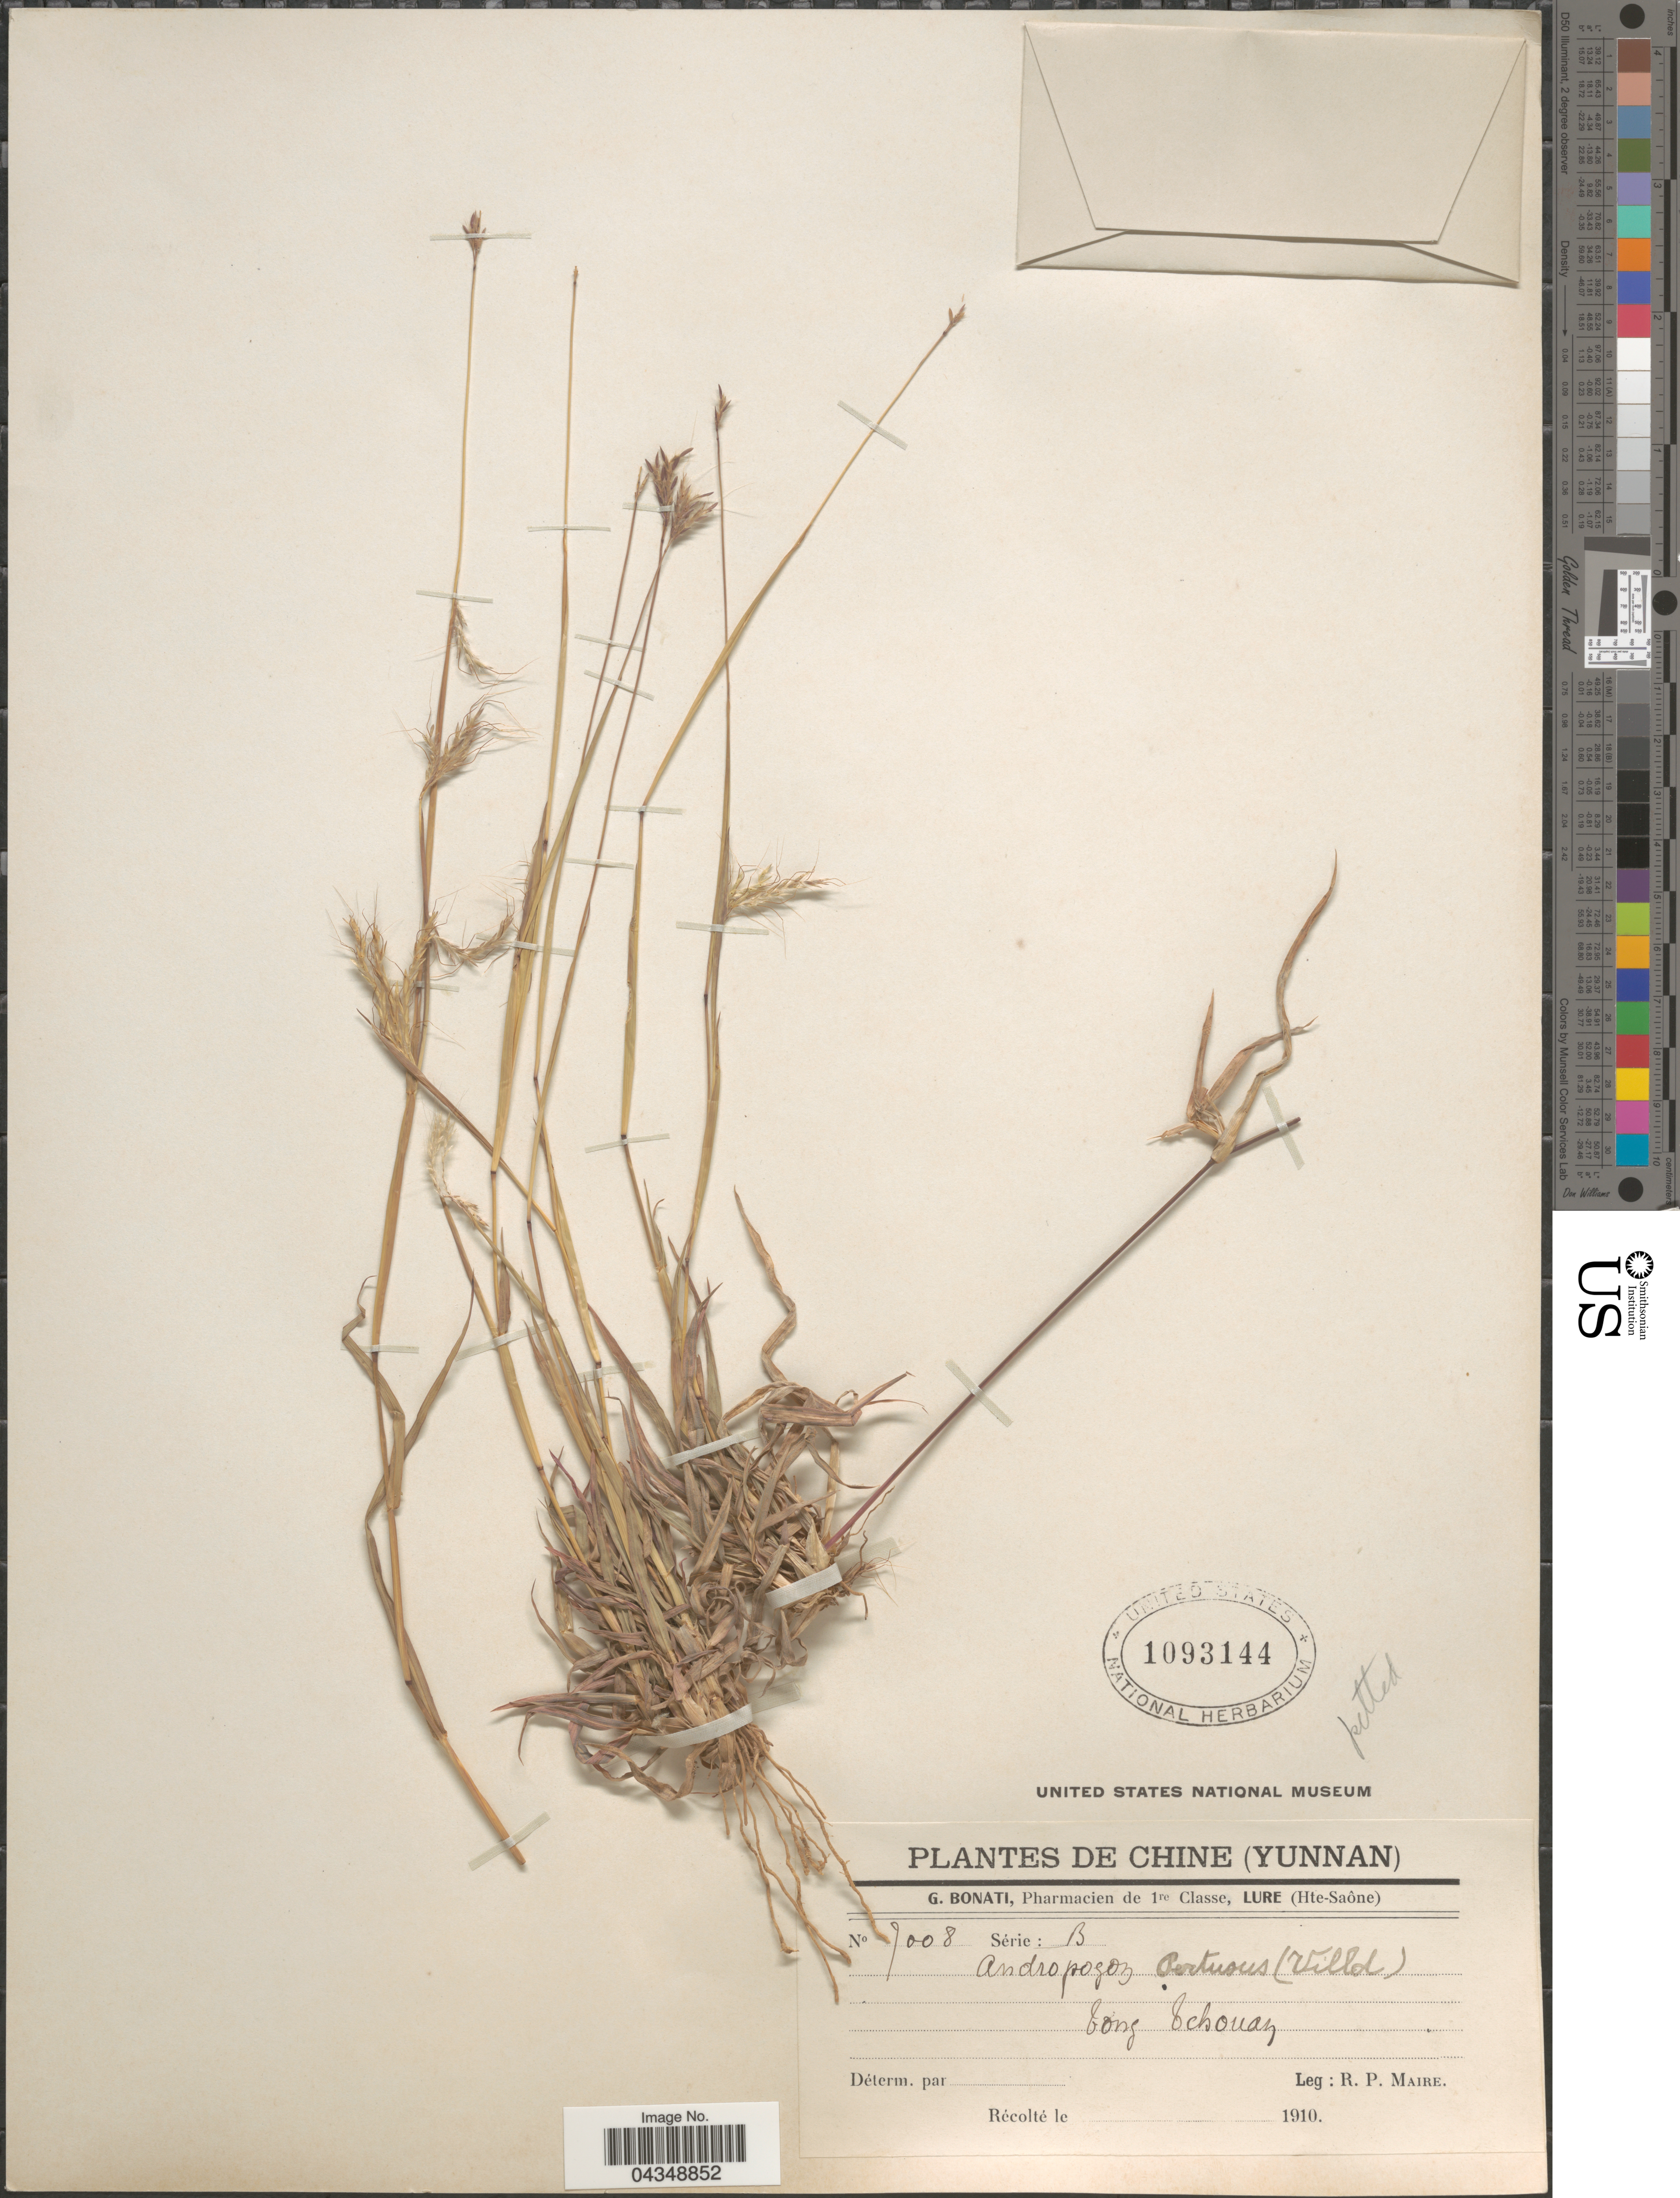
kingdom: Plantae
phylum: Tracheophyta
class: Liliopsida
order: Poales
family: Poaceae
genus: Bothriochloa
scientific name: Bothriochloa pertusa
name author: (L.) A. Camus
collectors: R.-P. Maire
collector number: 7008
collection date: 1910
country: China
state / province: Yunnan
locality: Tong Tchouan.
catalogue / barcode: US 1093144